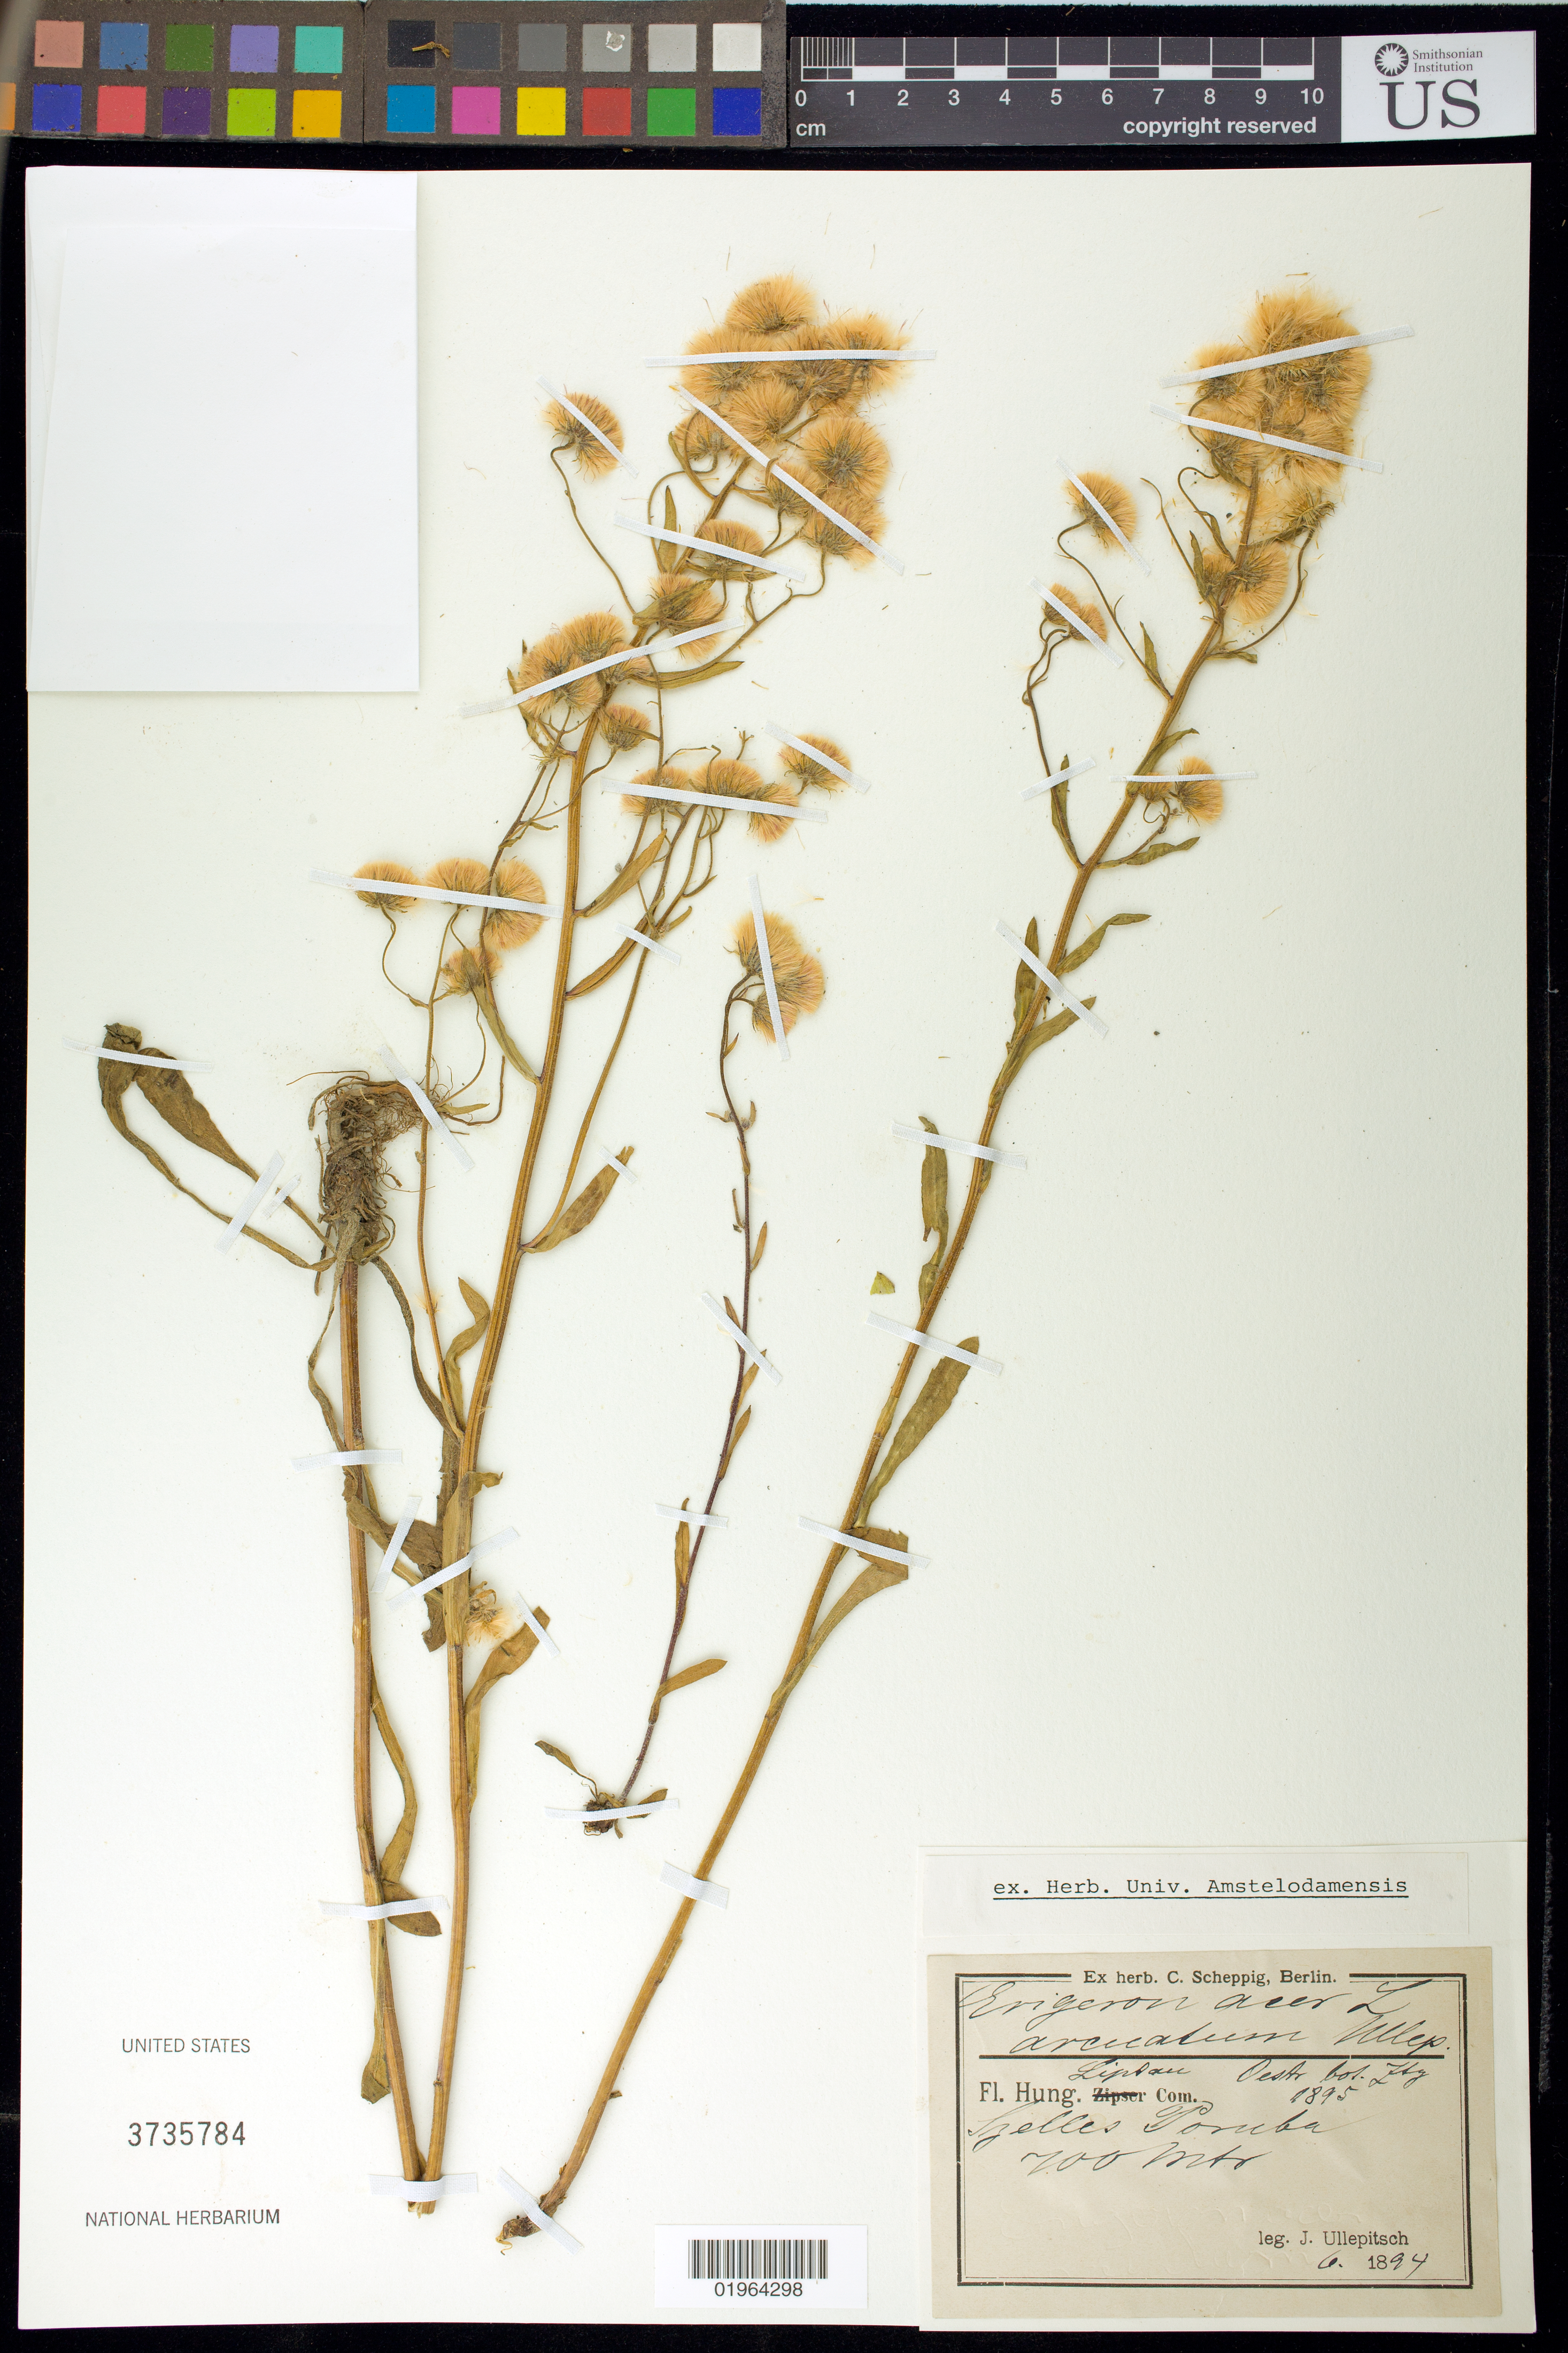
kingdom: Plantae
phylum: Tracheophyta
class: Magnoliopsida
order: Asterales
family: Asteraceae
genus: Erigeron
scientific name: Erigeron acris var. arcutatum Ullep. var. nov. ined.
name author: L.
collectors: J. Ullepitsch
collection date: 1894-06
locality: Fl. Hung. Zipsan Com. Szelles Poruba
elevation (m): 700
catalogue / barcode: US 3735784